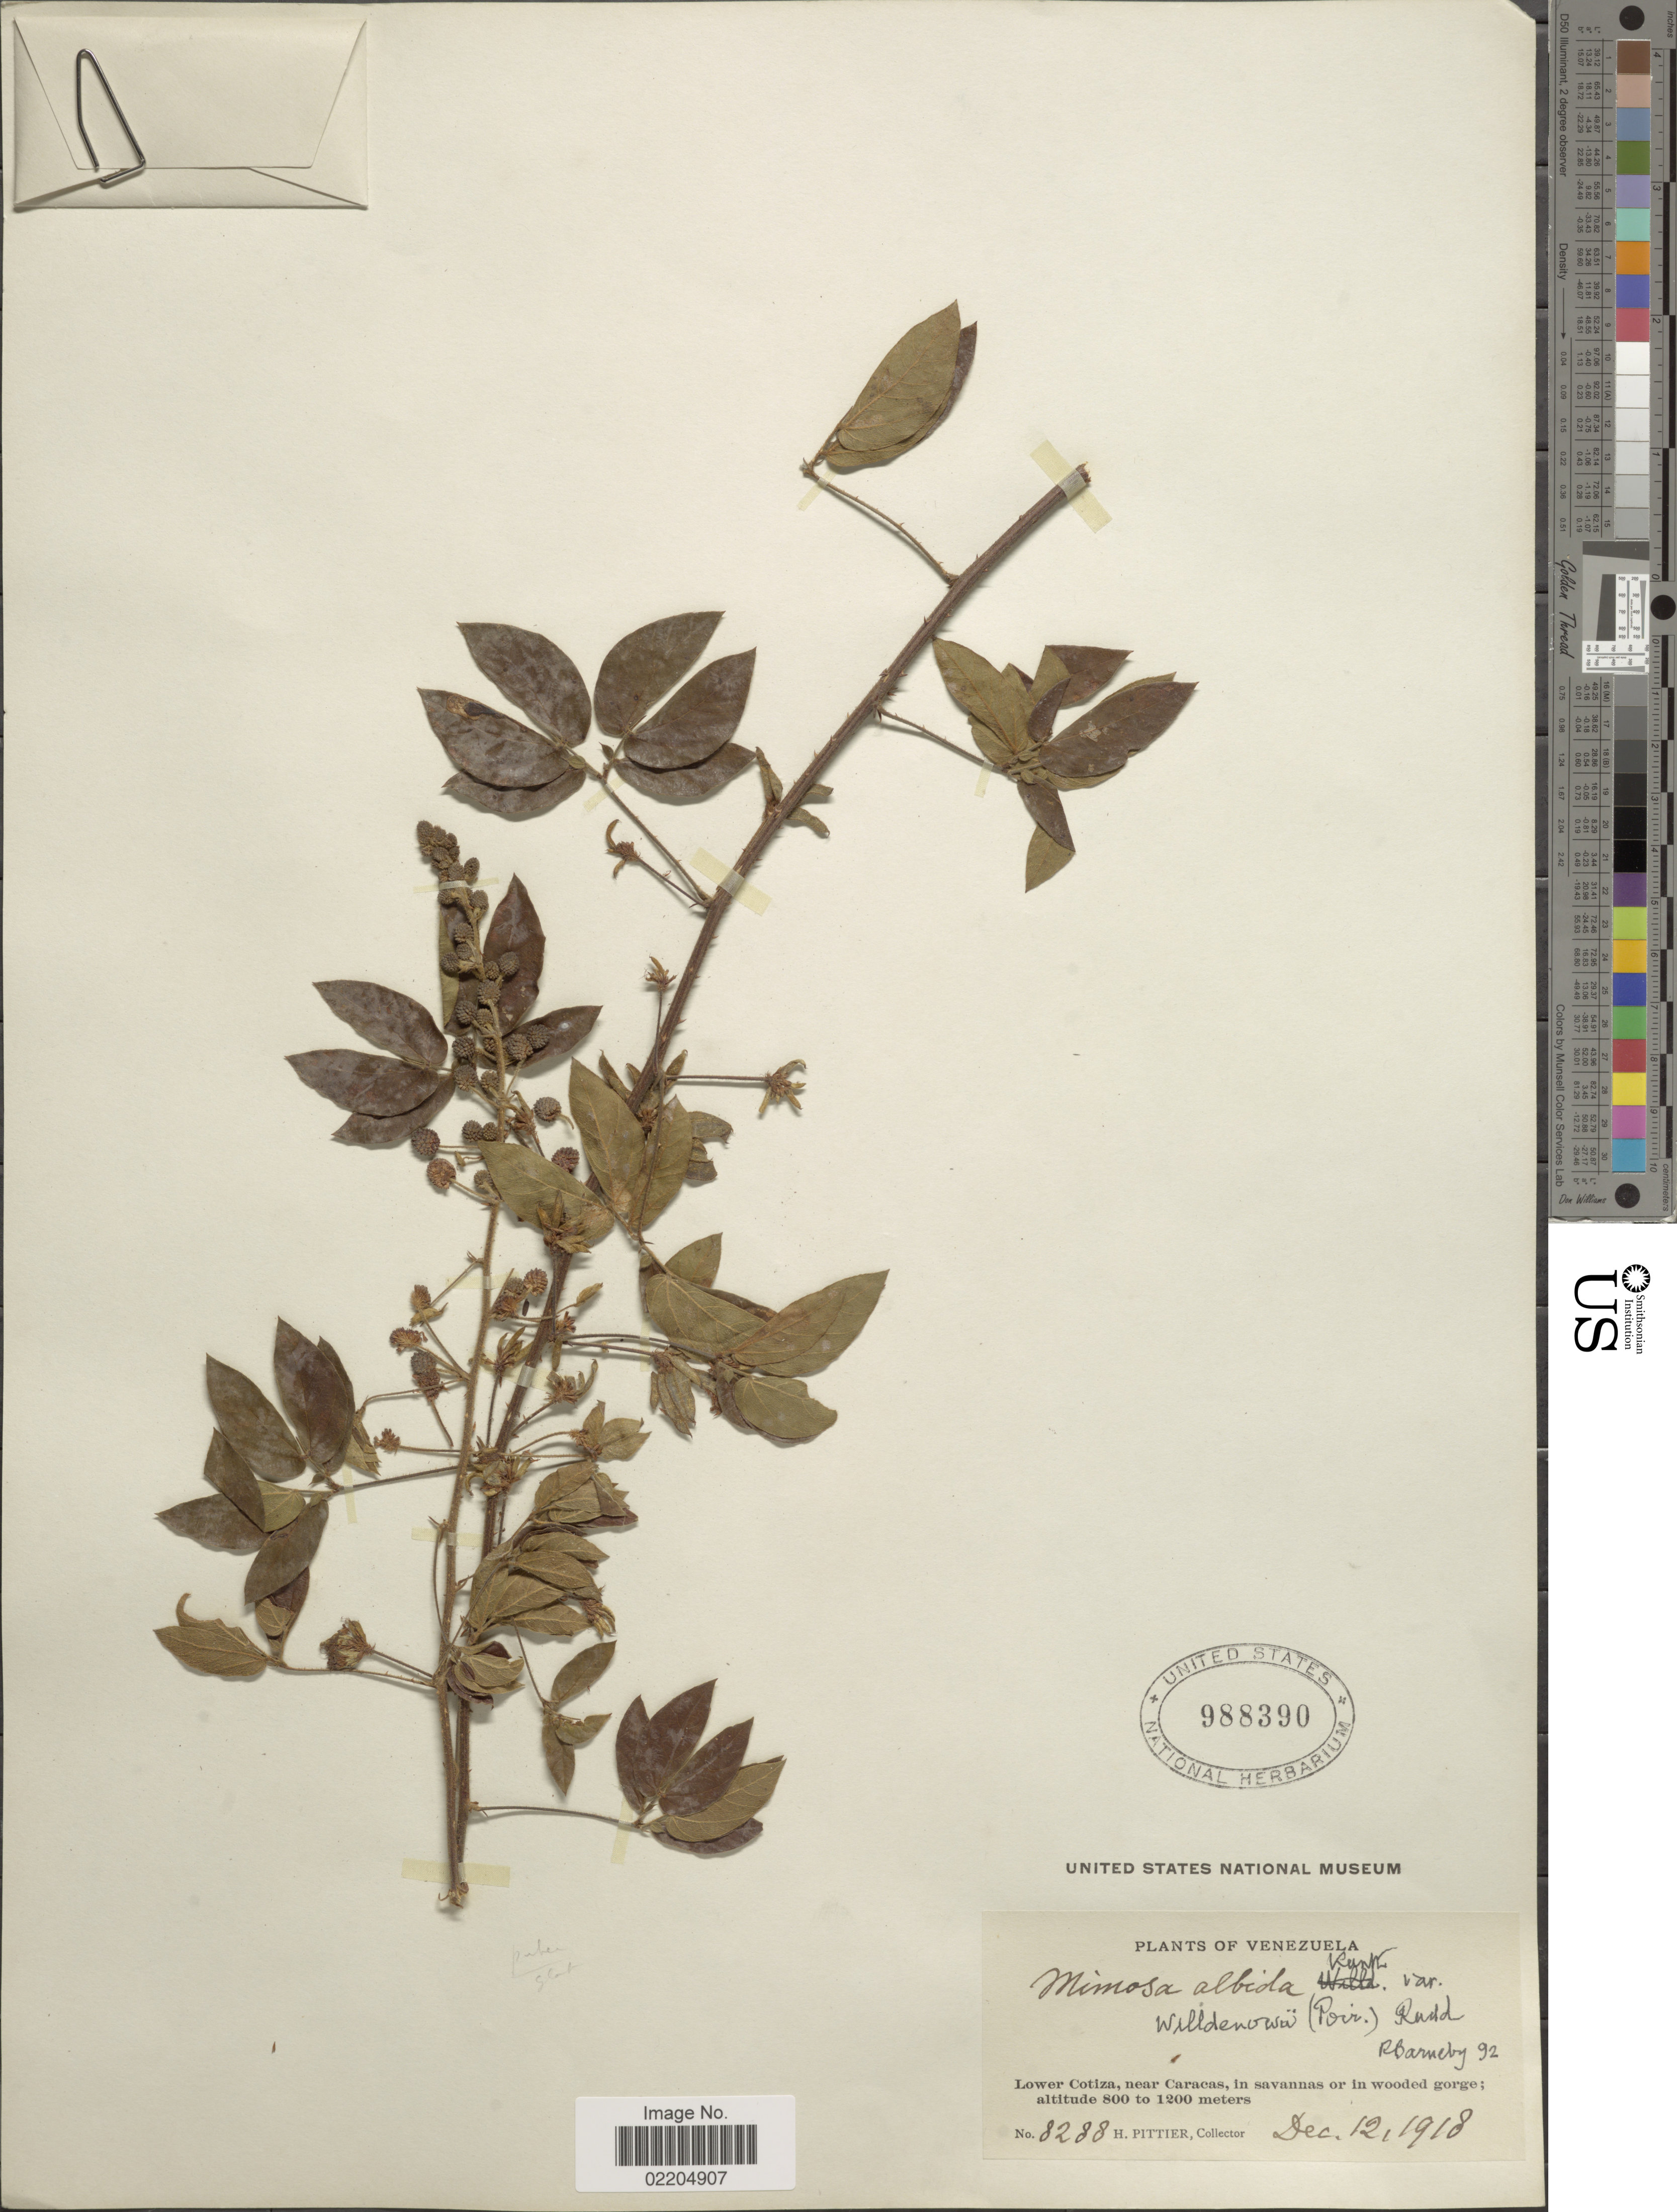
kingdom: Plantae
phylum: Tracheophyta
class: Magnoliopsida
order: Fabales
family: Fabaceae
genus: Mimosa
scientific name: Mimosa albida var. willdenowii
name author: (Poir.) Rudd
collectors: H. F. Pittier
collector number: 8288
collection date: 1918-12-12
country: Venezuela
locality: Lower Cotiza, near Caracas, in savannas or in wooded gorge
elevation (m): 800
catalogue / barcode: US 988390